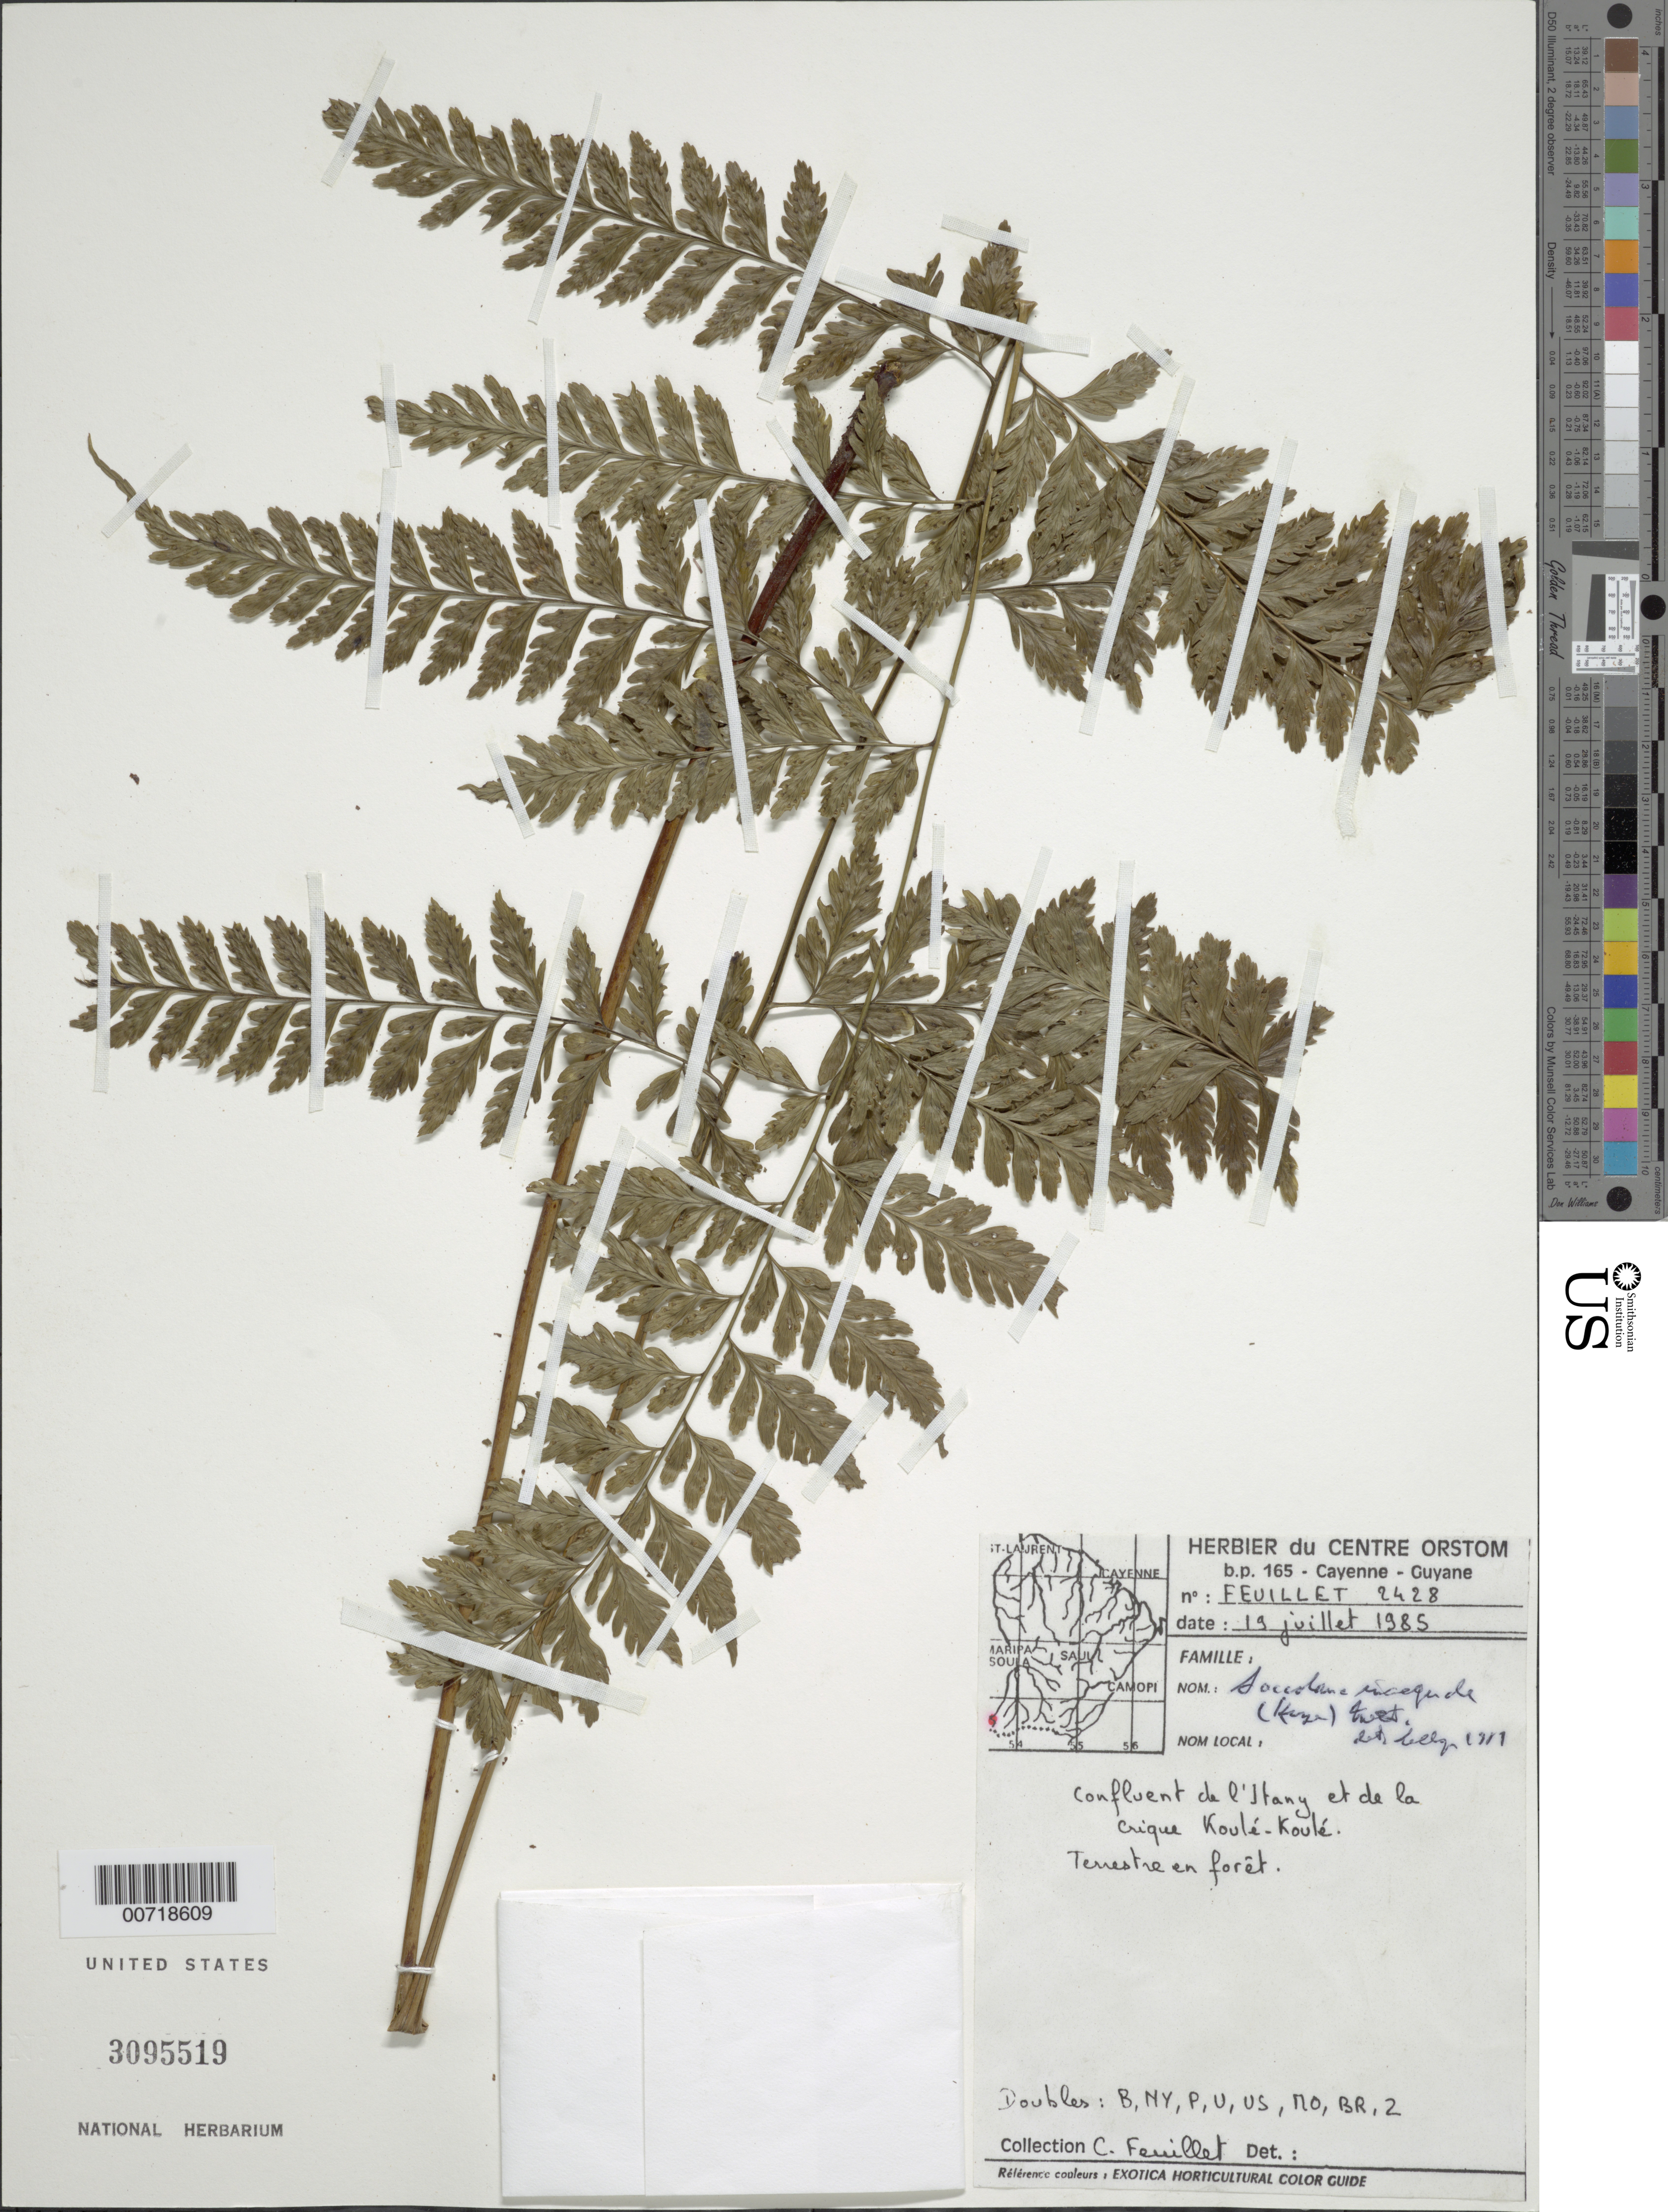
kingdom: Plantae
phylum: Tracheophyta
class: Polypodiopsida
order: Polypodiales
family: Saccolomataceae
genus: Saccoloma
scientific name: Saccoloma inaequale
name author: (Kunze) Mett.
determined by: Lellinger, David B., (BOT), Smithsonian Institution - National Museum of Natural History (UNITED STATES)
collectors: C. Feuillet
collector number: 2428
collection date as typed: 19-Jul-85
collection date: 1985-07-19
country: French Guiana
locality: Rivière Itany, confluent avec de la crique Koulé-Koulé, Monts Tumuc-Humac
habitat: Forest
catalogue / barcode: US 3095519